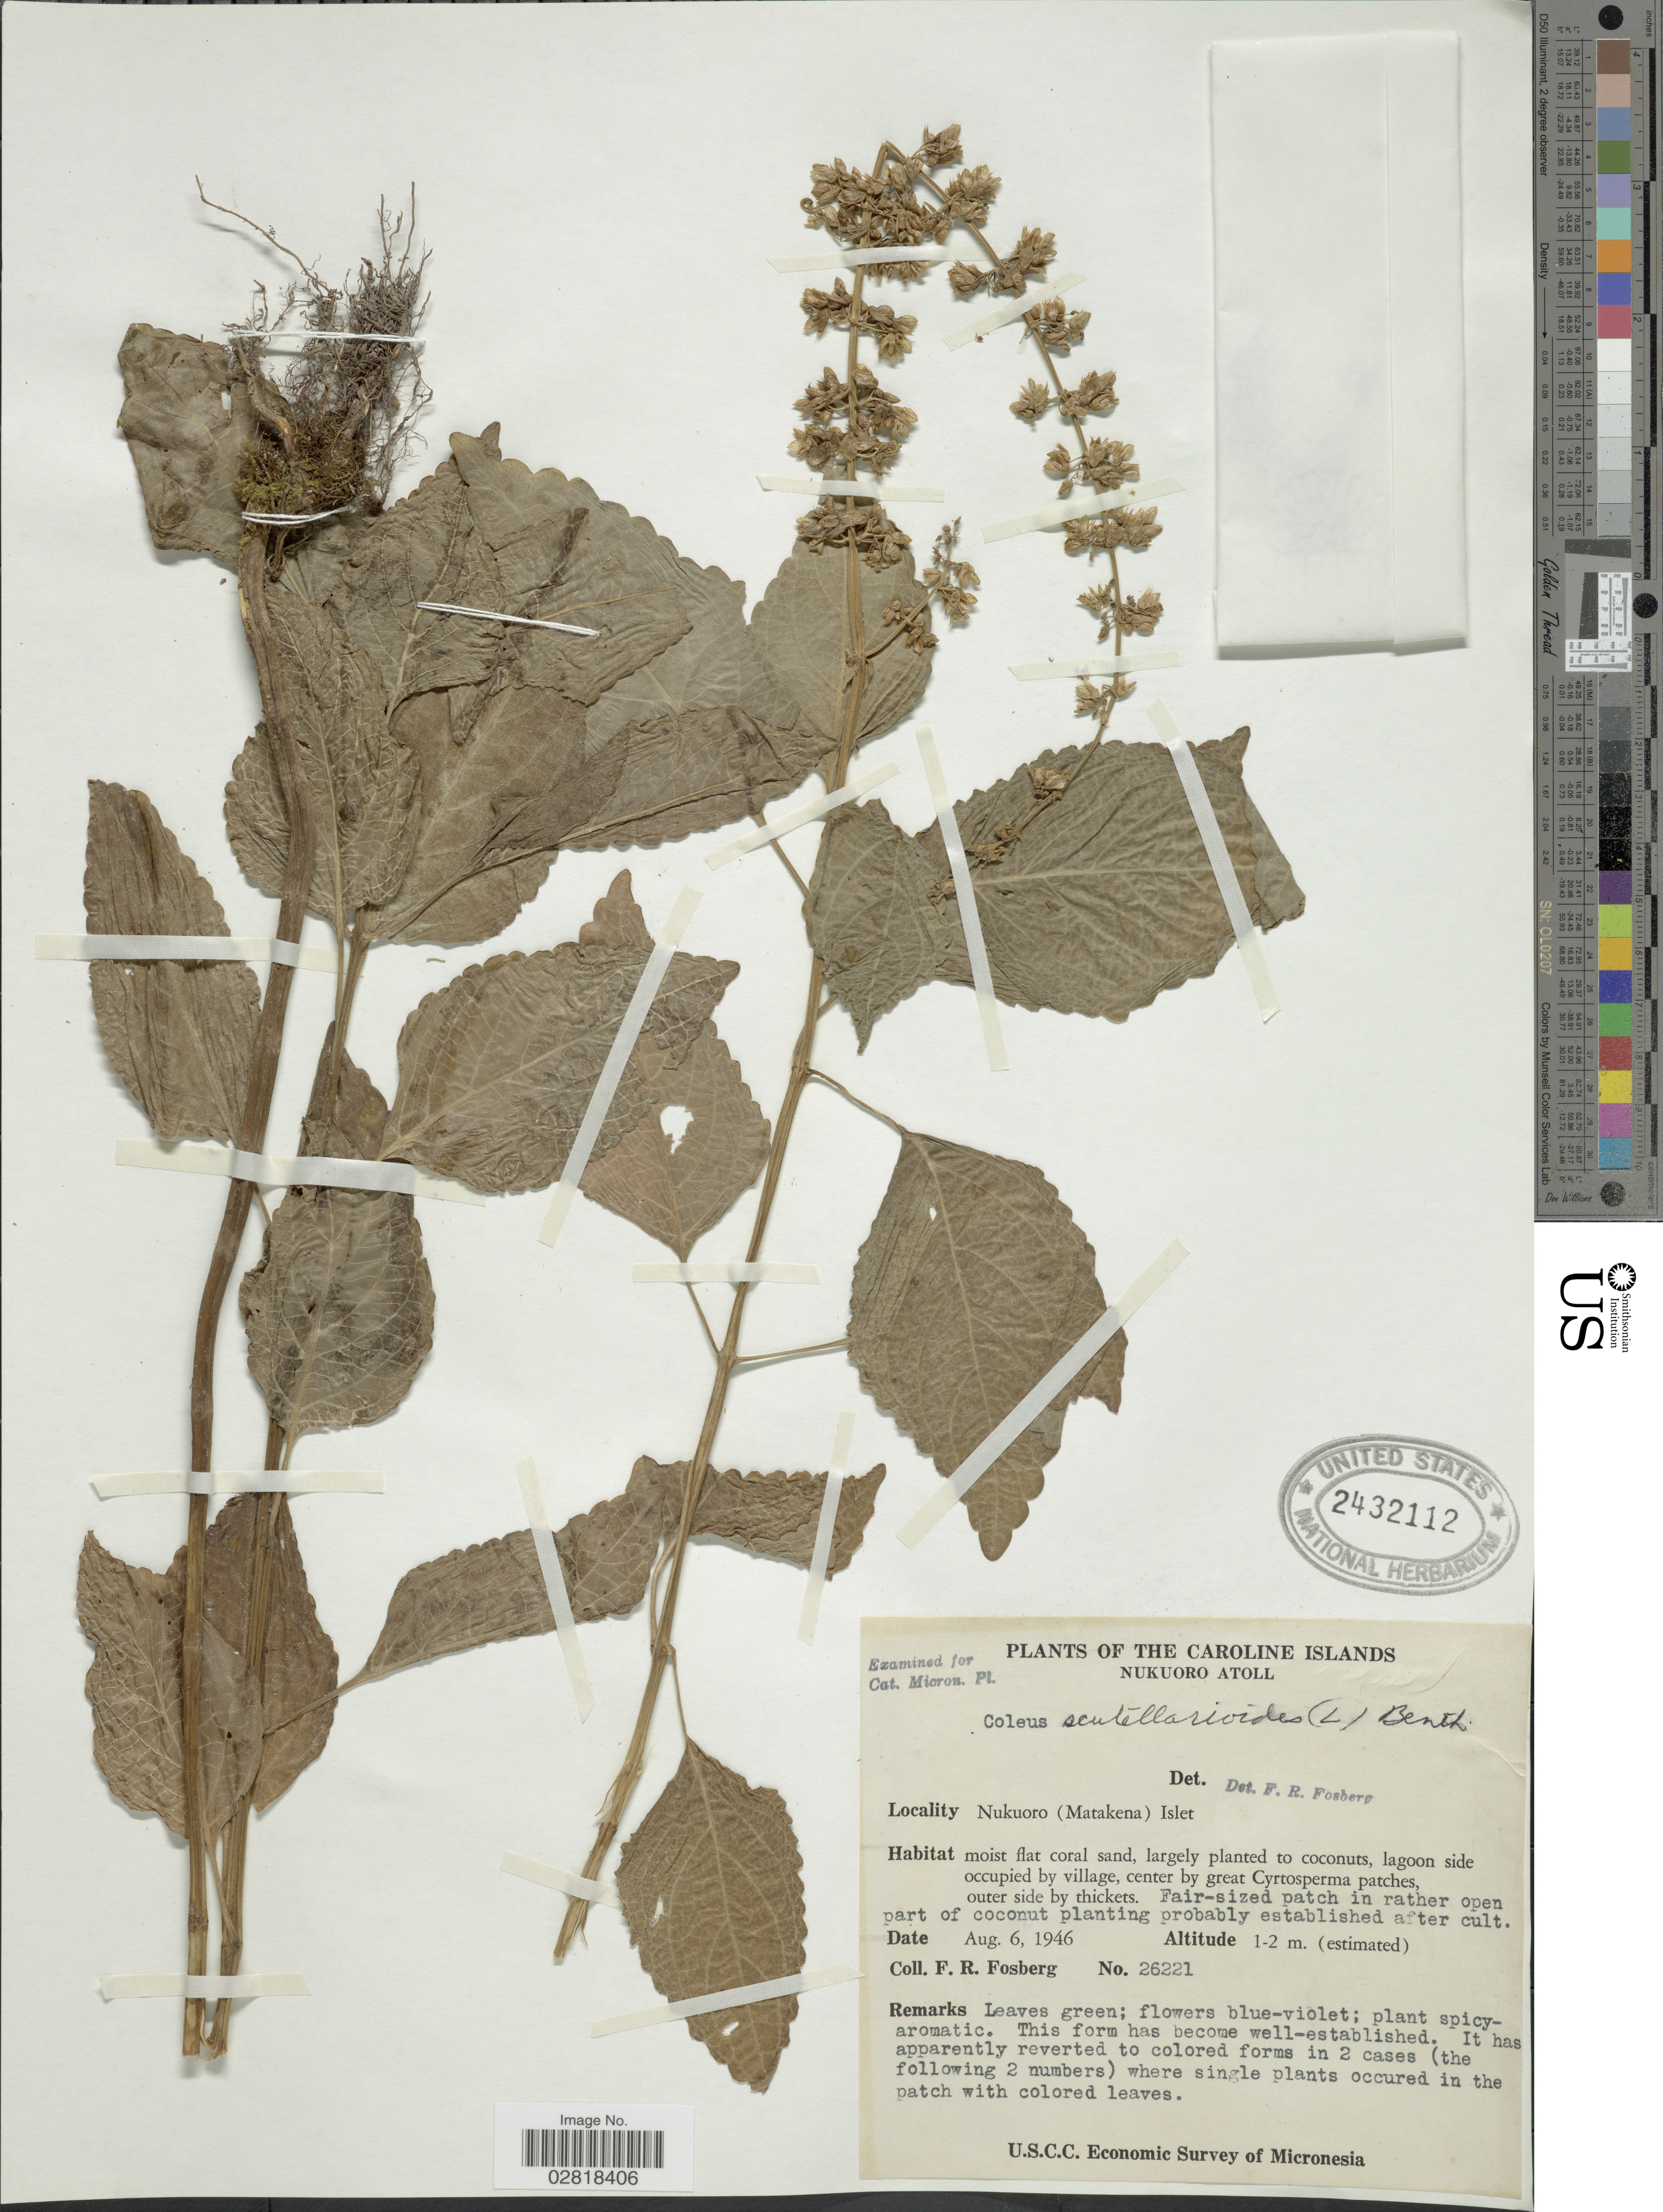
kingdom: Plantae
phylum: Tracheophyta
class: Magnoliopsida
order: Lamiales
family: Lamiaceae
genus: Coleus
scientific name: Coleus scutellarioides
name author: (L.) Benth.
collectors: F. R. Fosberg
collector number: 26221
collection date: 1946-08-06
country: Micronesia, Federated States of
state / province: Pohnpei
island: Nukuoro Atoll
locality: Caroline Islands. Nukuoro Atoll. Nukuoro (Matakena) Islet.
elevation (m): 1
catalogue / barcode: US 2432112